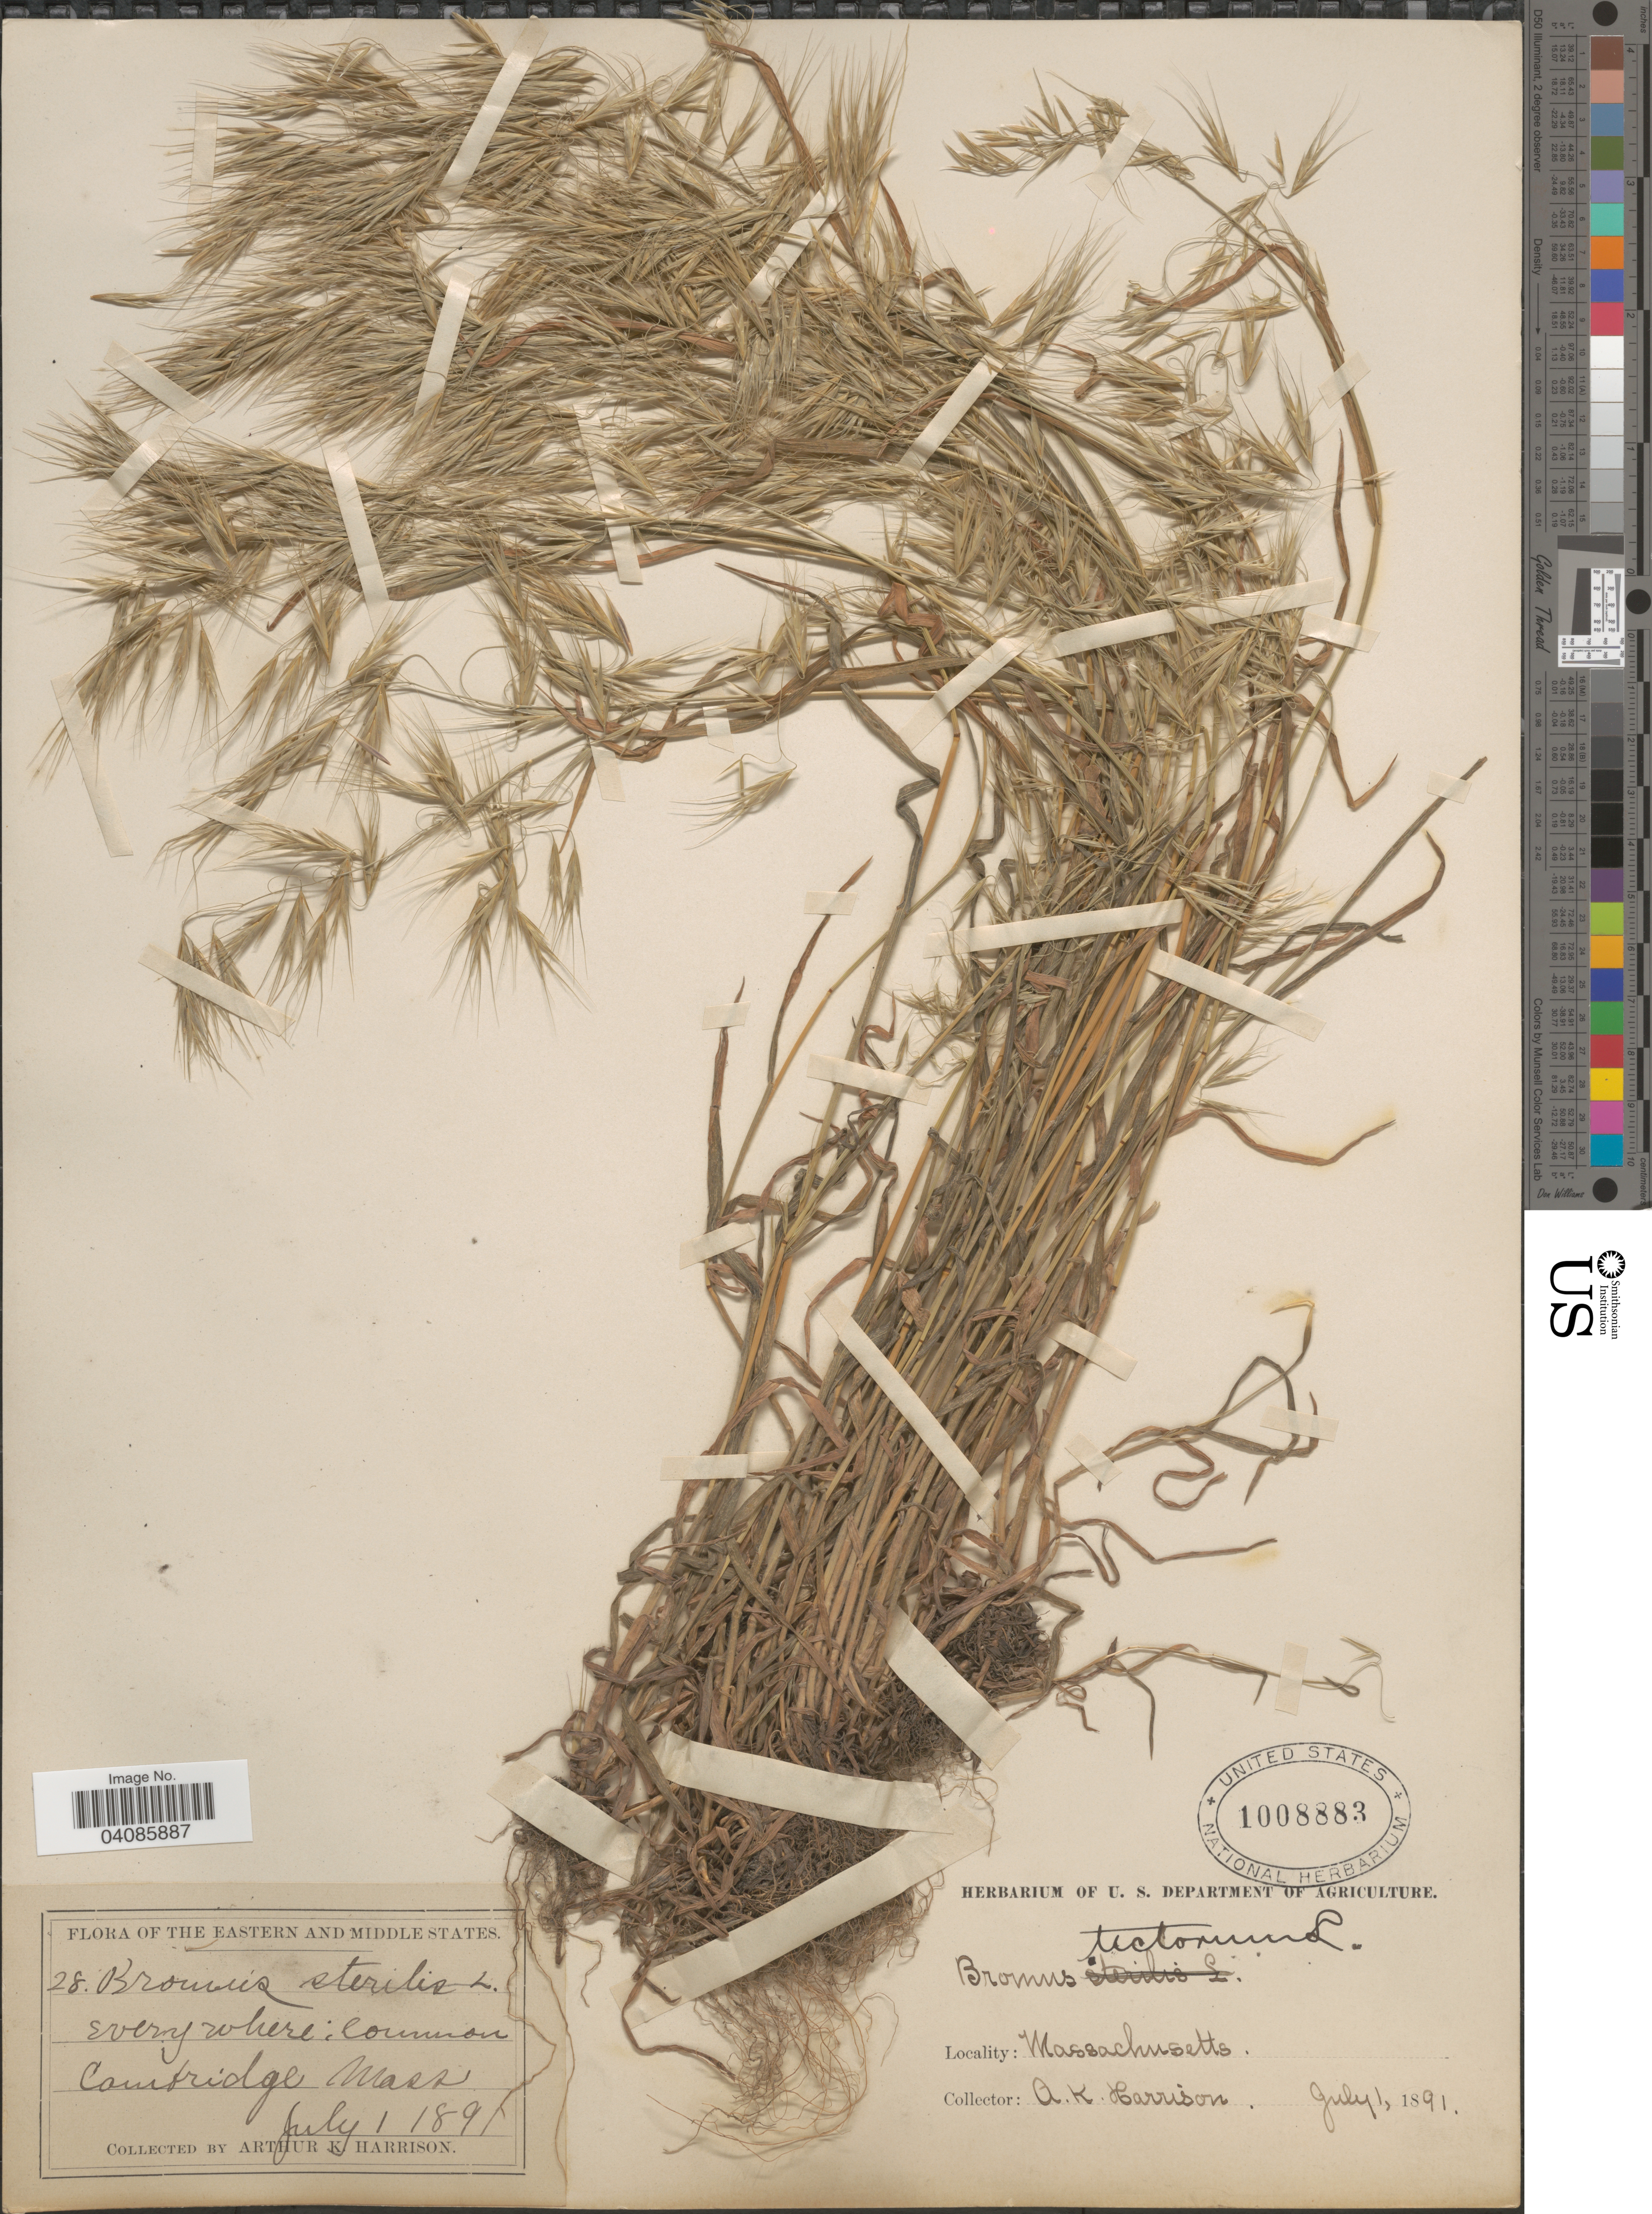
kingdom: Plantae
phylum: Tracheophyta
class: Liliopsida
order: Poales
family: Poaceae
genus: Bromus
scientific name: Bromus tectorum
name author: L.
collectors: A. K. Harrison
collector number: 28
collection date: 1891-07-01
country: United States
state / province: Massachusetts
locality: Eastern and Middle States. Everywhere: Common Cambridge.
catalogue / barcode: US 1008883